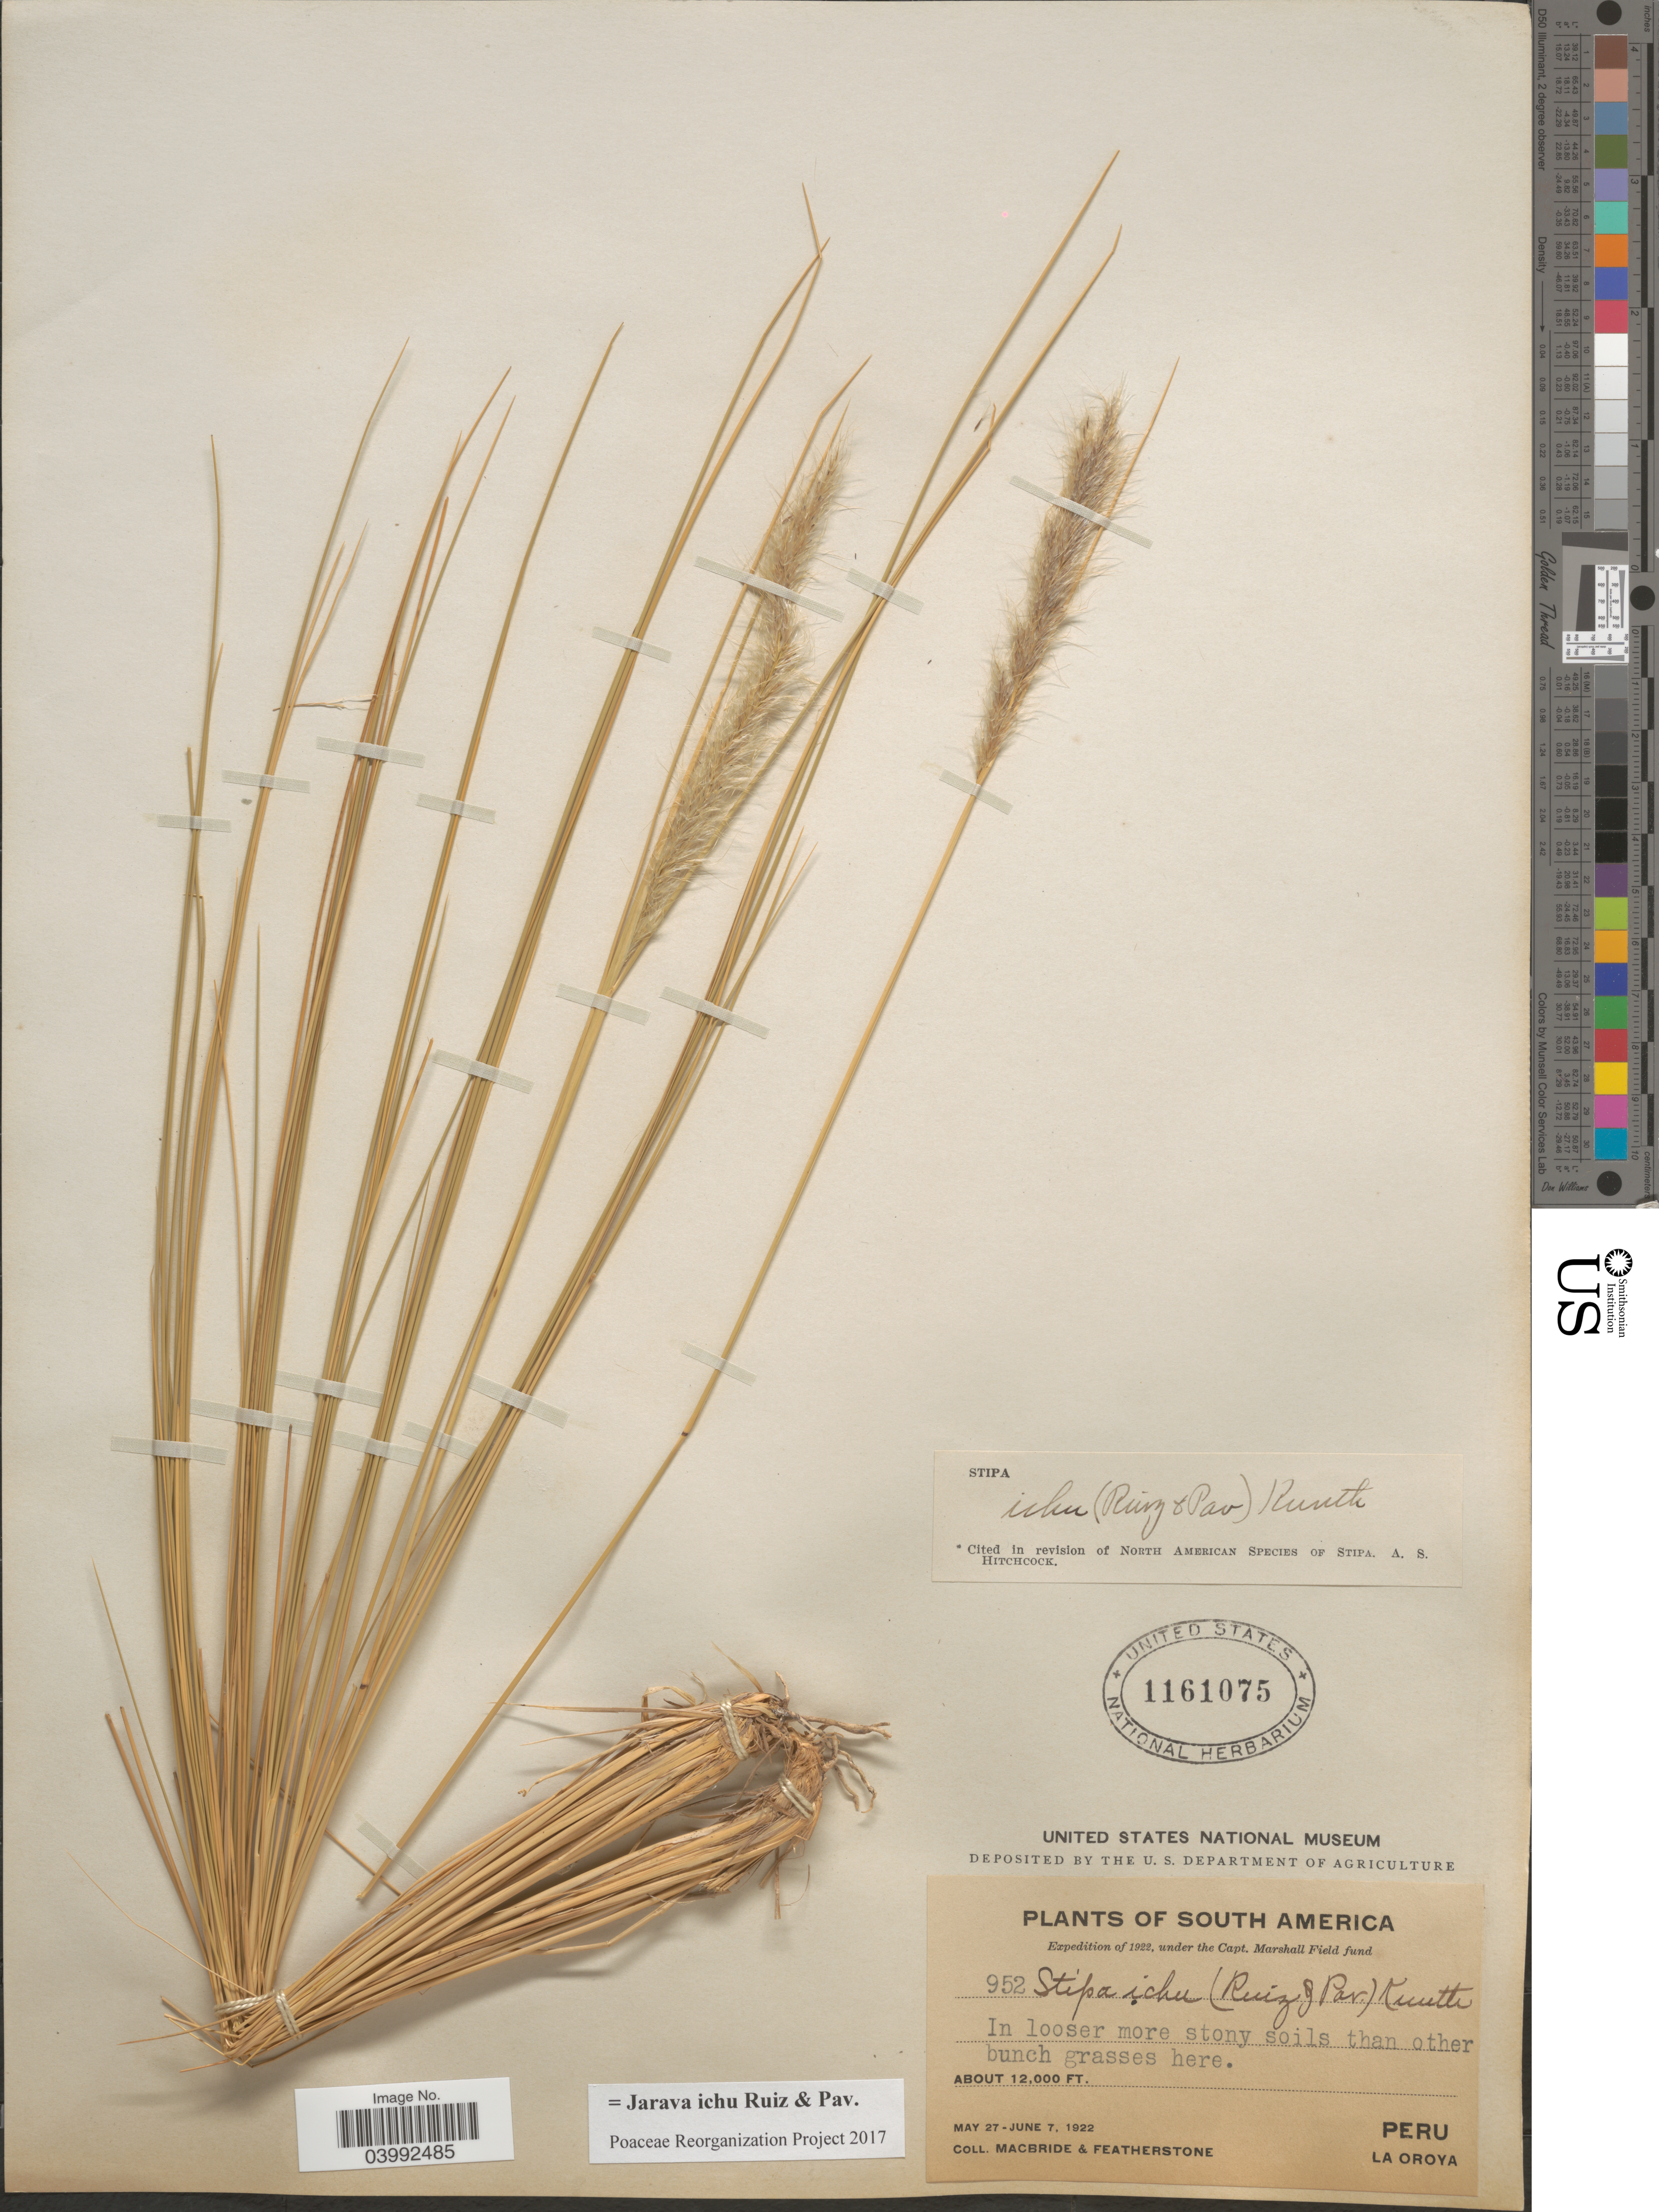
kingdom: Plantae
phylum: Tracheophyta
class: Liliopsida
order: Poales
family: Poaceae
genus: Jarava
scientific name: Jarava ichu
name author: Ruiz & Pav.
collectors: Macbride, -- & -. Featherstone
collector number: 952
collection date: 1922-05-27/1922-06-07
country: Peru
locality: La Oroya.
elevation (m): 3658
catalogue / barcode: US 1161075